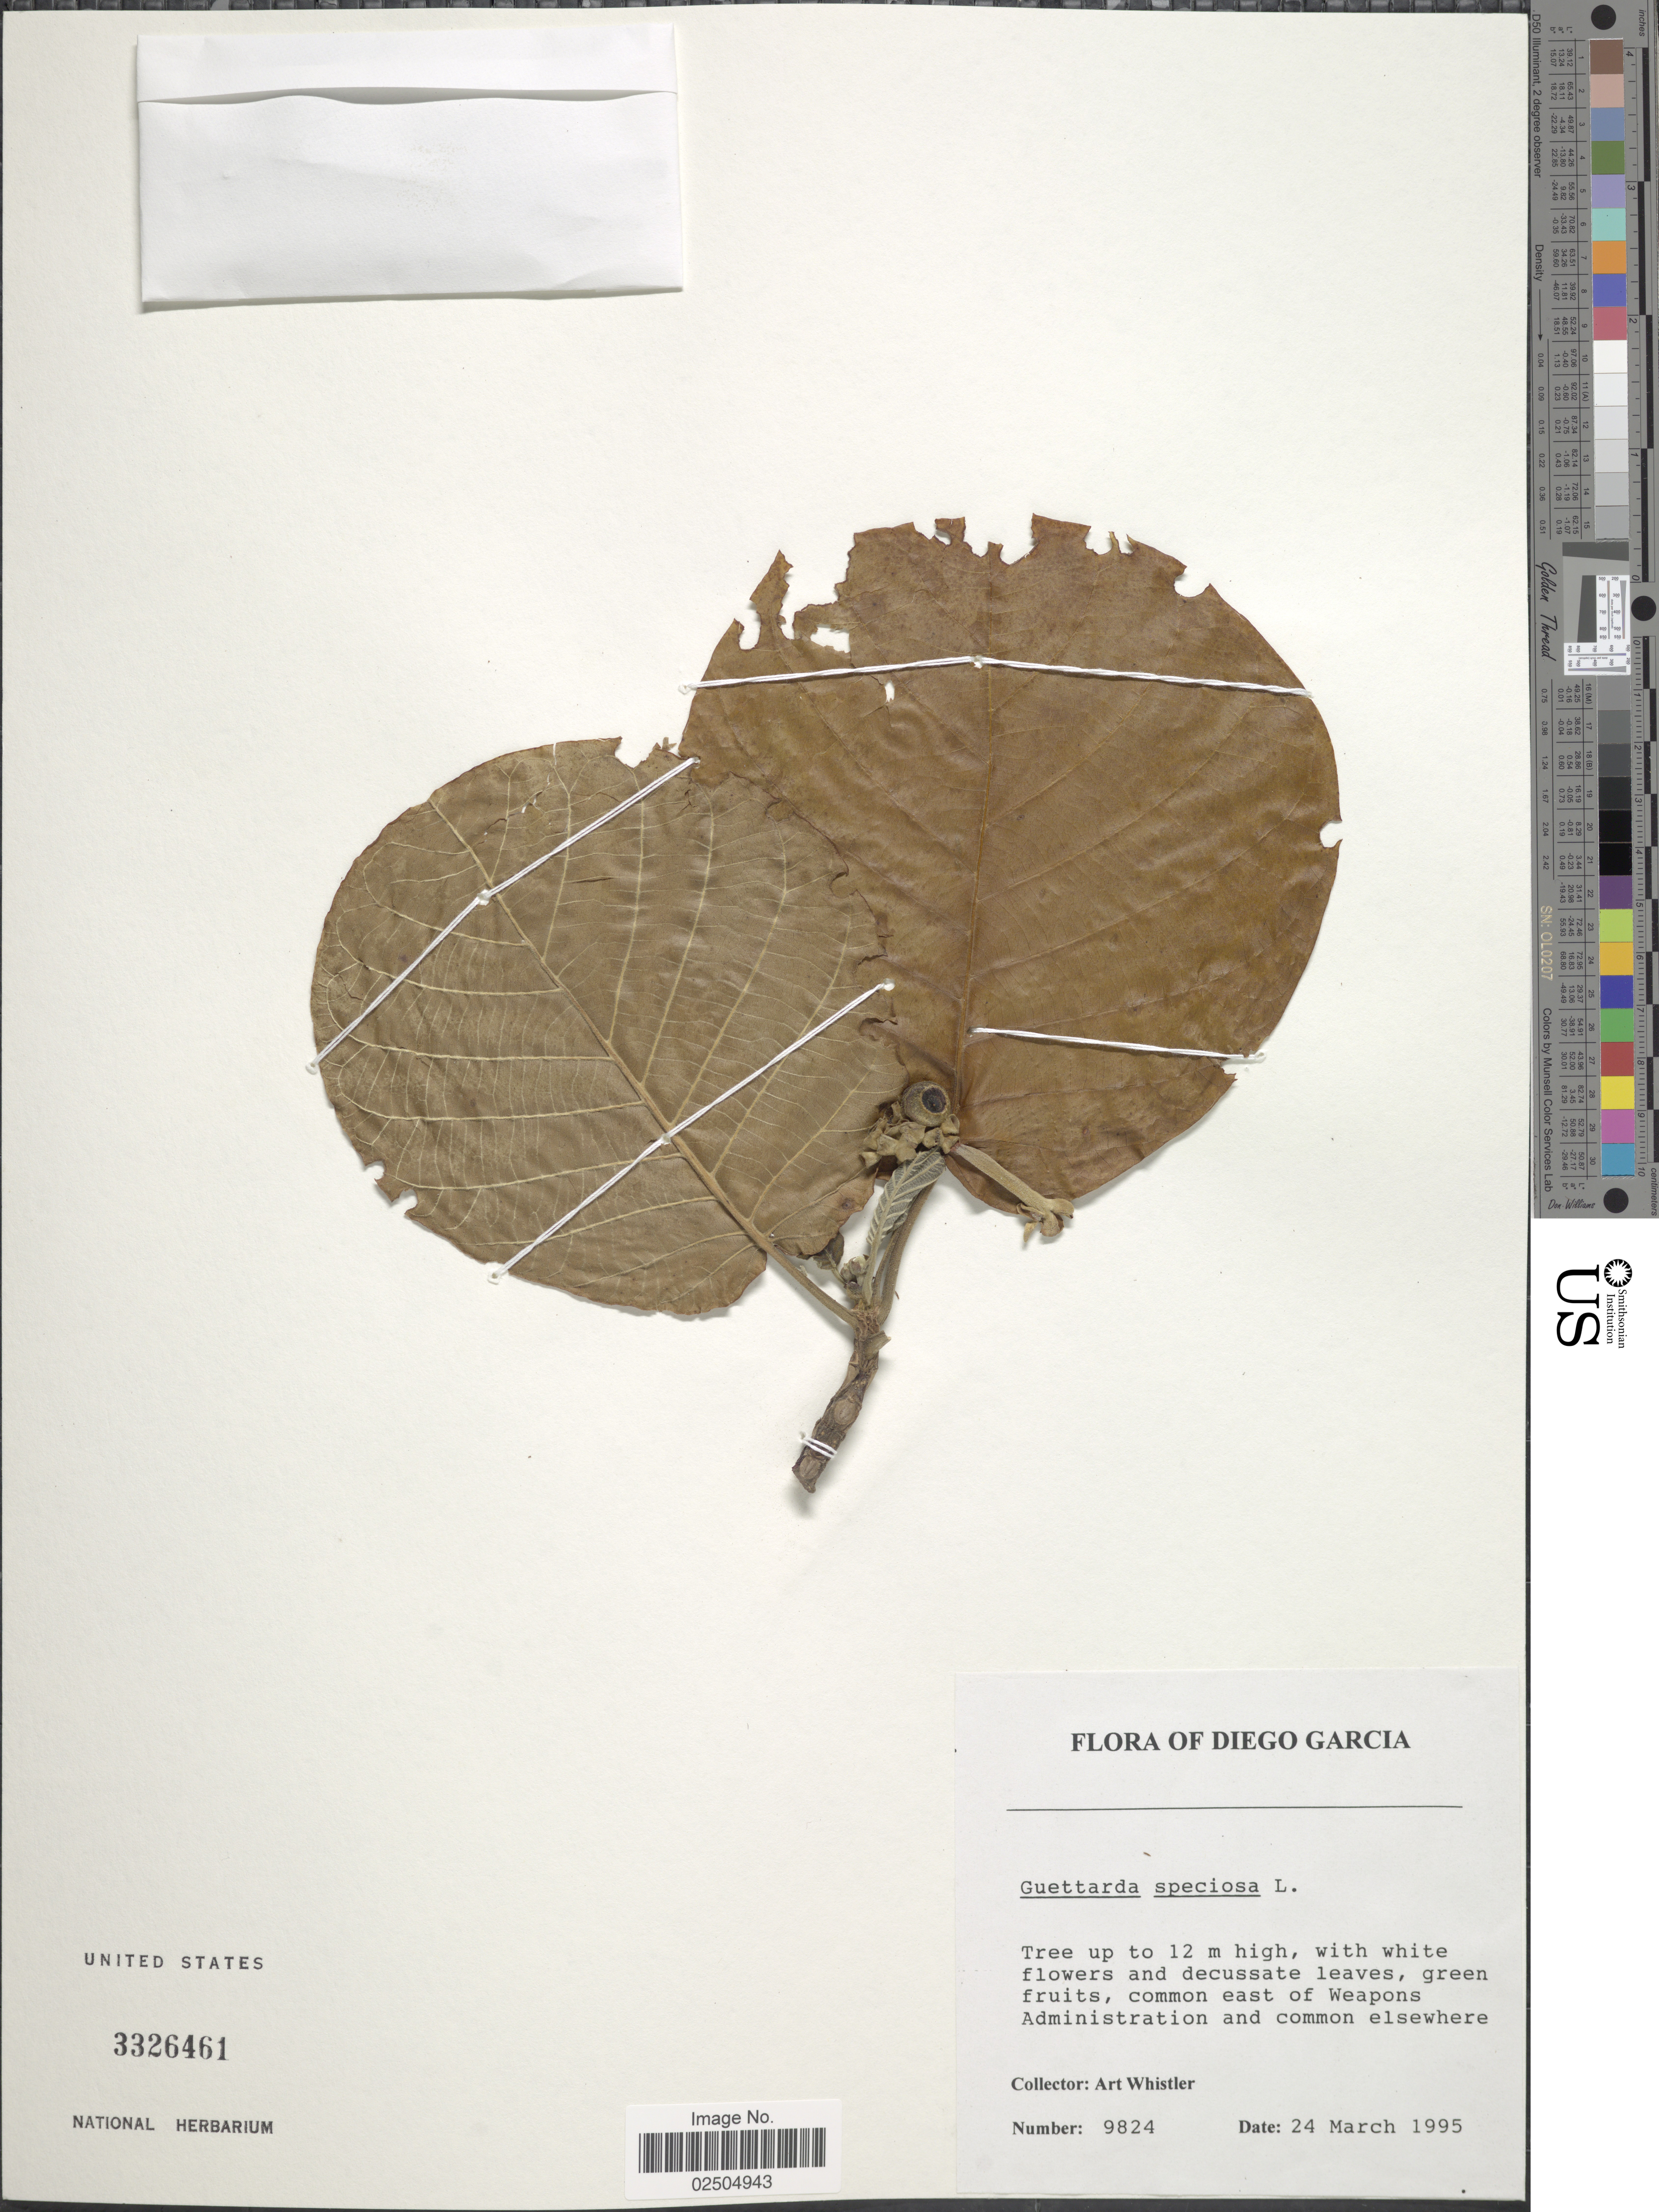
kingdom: Plantae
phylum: Tracheophyta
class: Magnoliopsida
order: Gentianales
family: Rubiaceae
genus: Guettarda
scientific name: Guettarda speciosa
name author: L.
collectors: A. Whistler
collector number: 9824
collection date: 1995-03-24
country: British Indian Ocean Territory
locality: Diego Garcia, common east of Weapons Administration and common elsewhere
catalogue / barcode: US 3326461